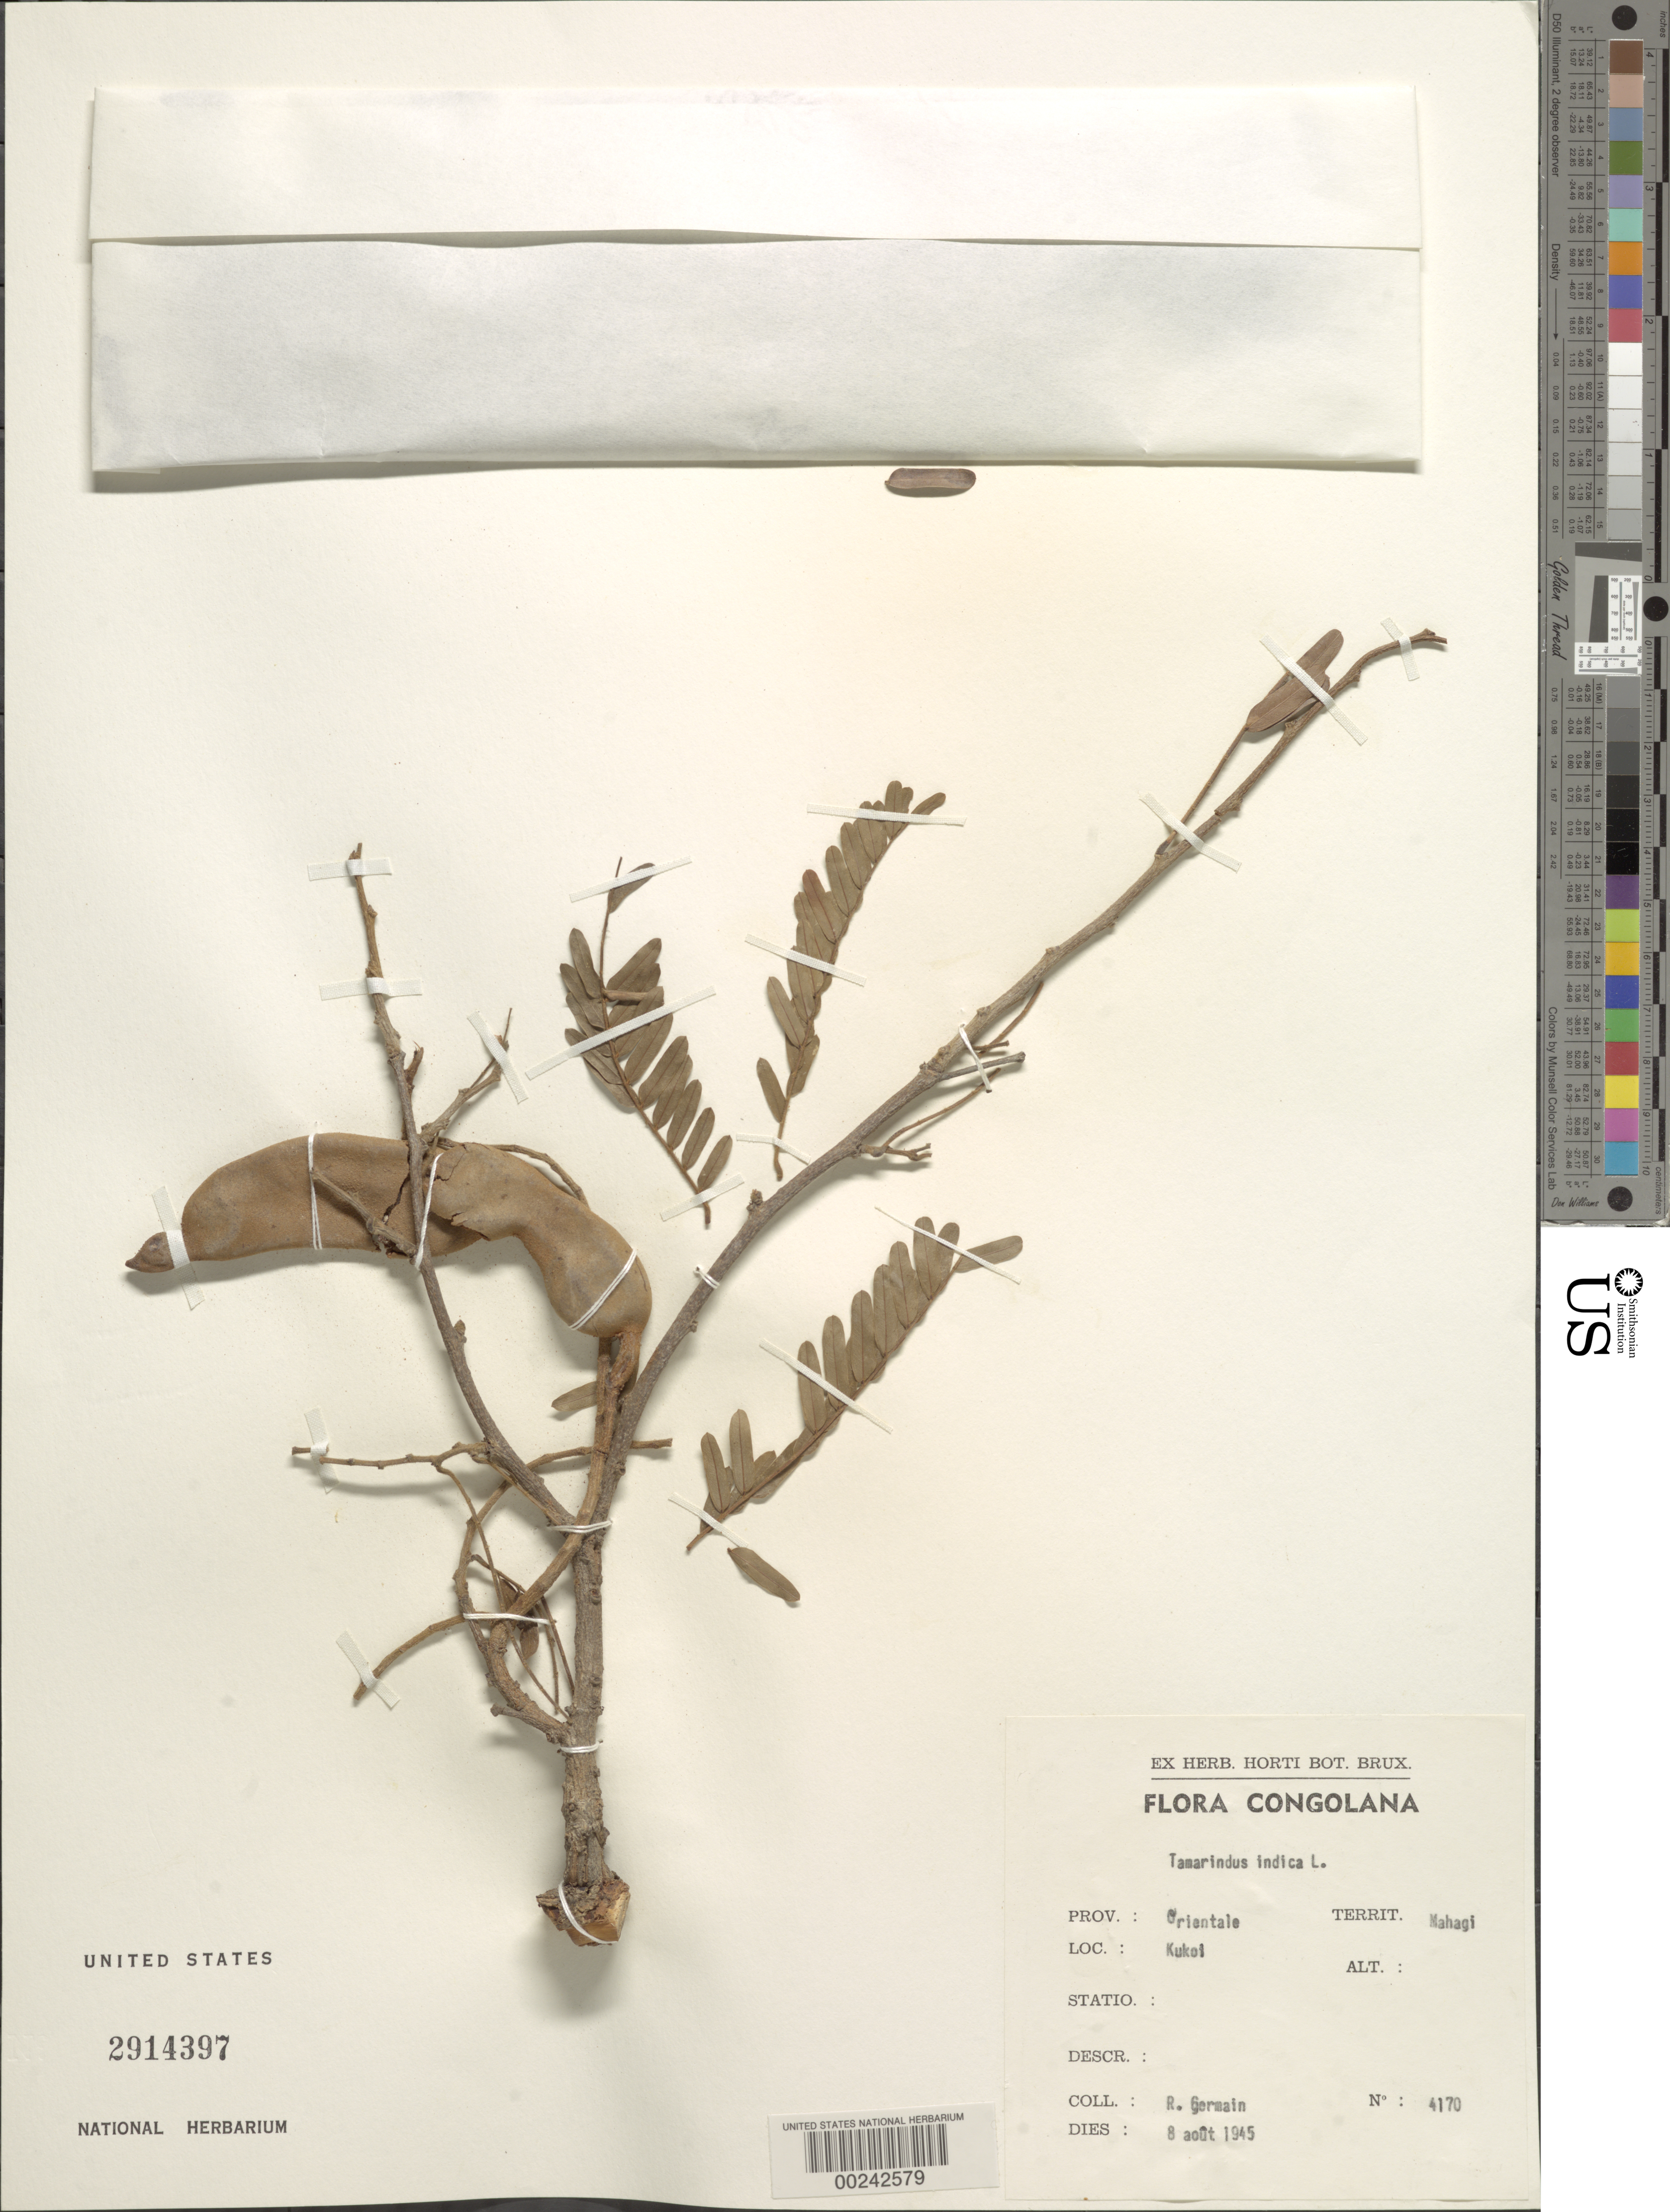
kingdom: Plantae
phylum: Tracheophyta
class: Magnoliopsida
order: Fabales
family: Fabaceae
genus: Tamarindus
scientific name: Tamarindus indica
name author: L.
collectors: R. Germain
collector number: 4170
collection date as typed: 08 Aug 1945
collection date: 1945-08-08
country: Congo, Democratic Republic of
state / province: Kasaï-Oriental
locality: Kukoi; Mahagi Terr.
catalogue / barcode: US 2914397